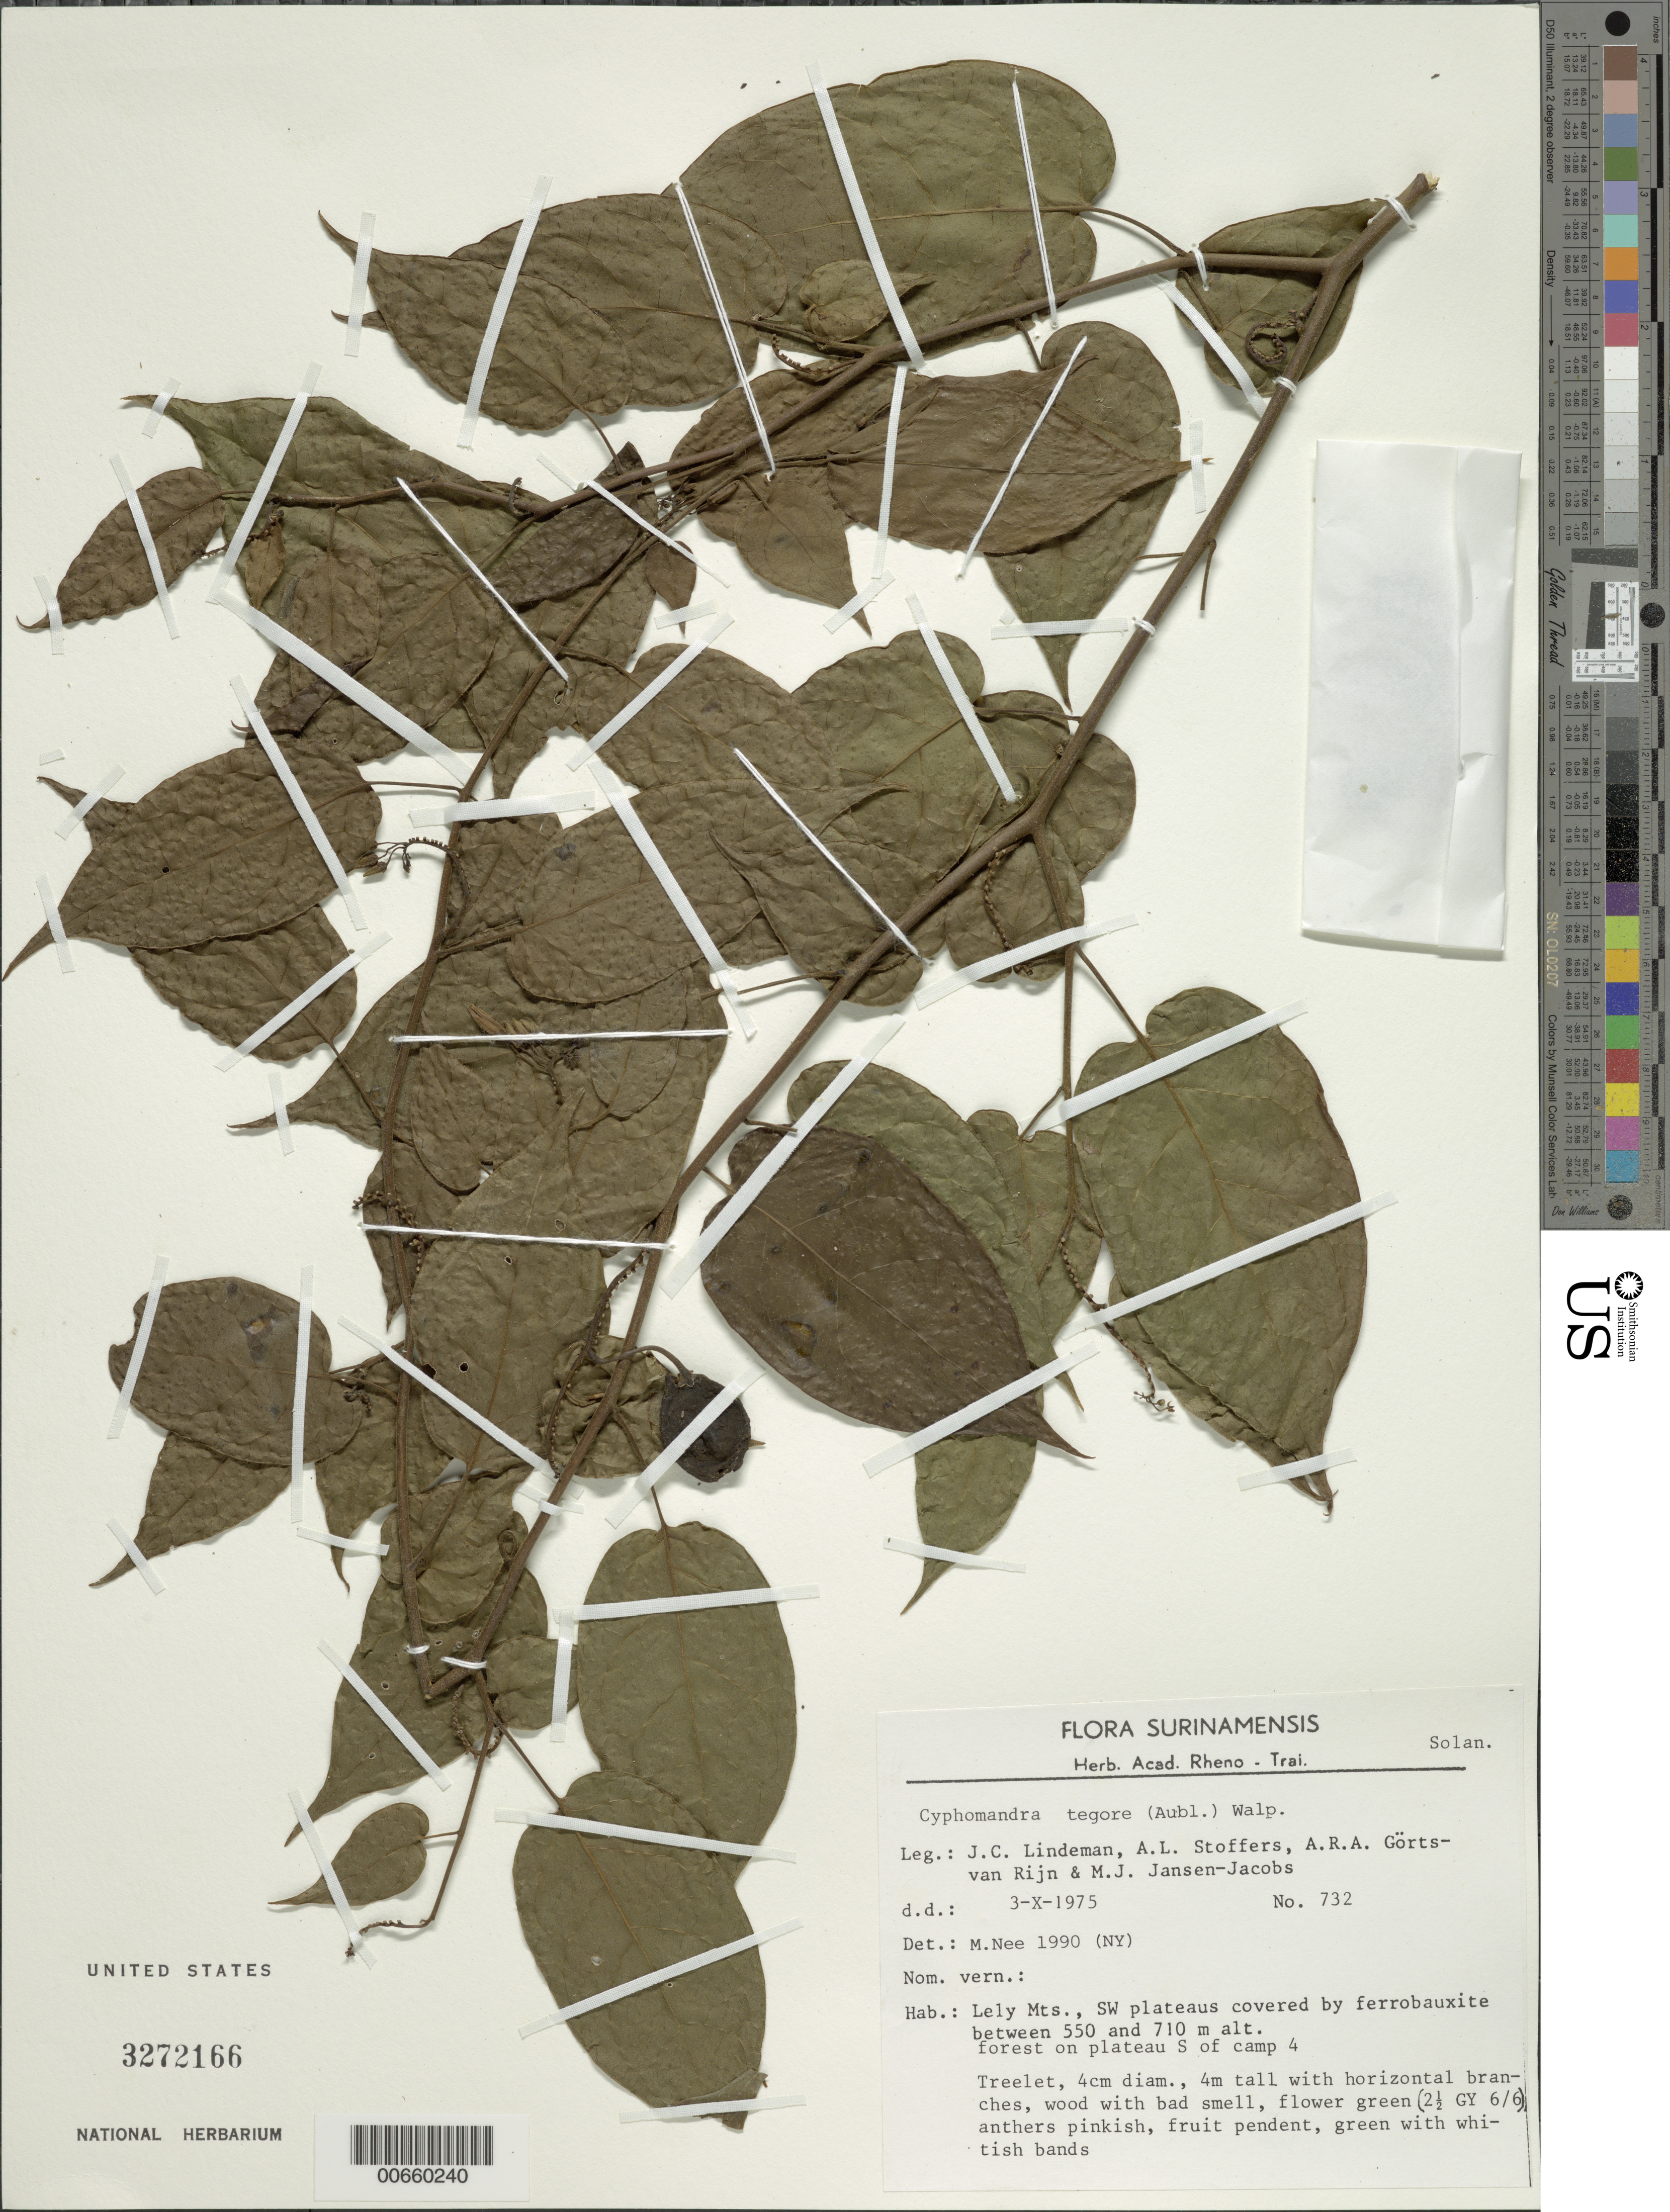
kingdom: Plantae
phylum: Tracheophyta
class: Magnoliopsida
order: Solanales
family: Solanaceae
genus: Cyphomandra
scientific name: Cyphomandra tegore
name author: (Aubl.) Walp.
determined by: Nee, Michael H.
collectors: J. C. Lindeman, A. Stoffers, A. .R. A. Görts-van Rijn & M. J. Jansen-Jacobs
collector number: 75 732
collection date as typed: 3-Oct-75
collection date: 1975-10-03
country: Suriname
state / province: Marowijne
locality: Lely Mts., SW plateaus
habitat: Forest on plateau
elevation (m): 550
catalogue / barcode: US 3272166